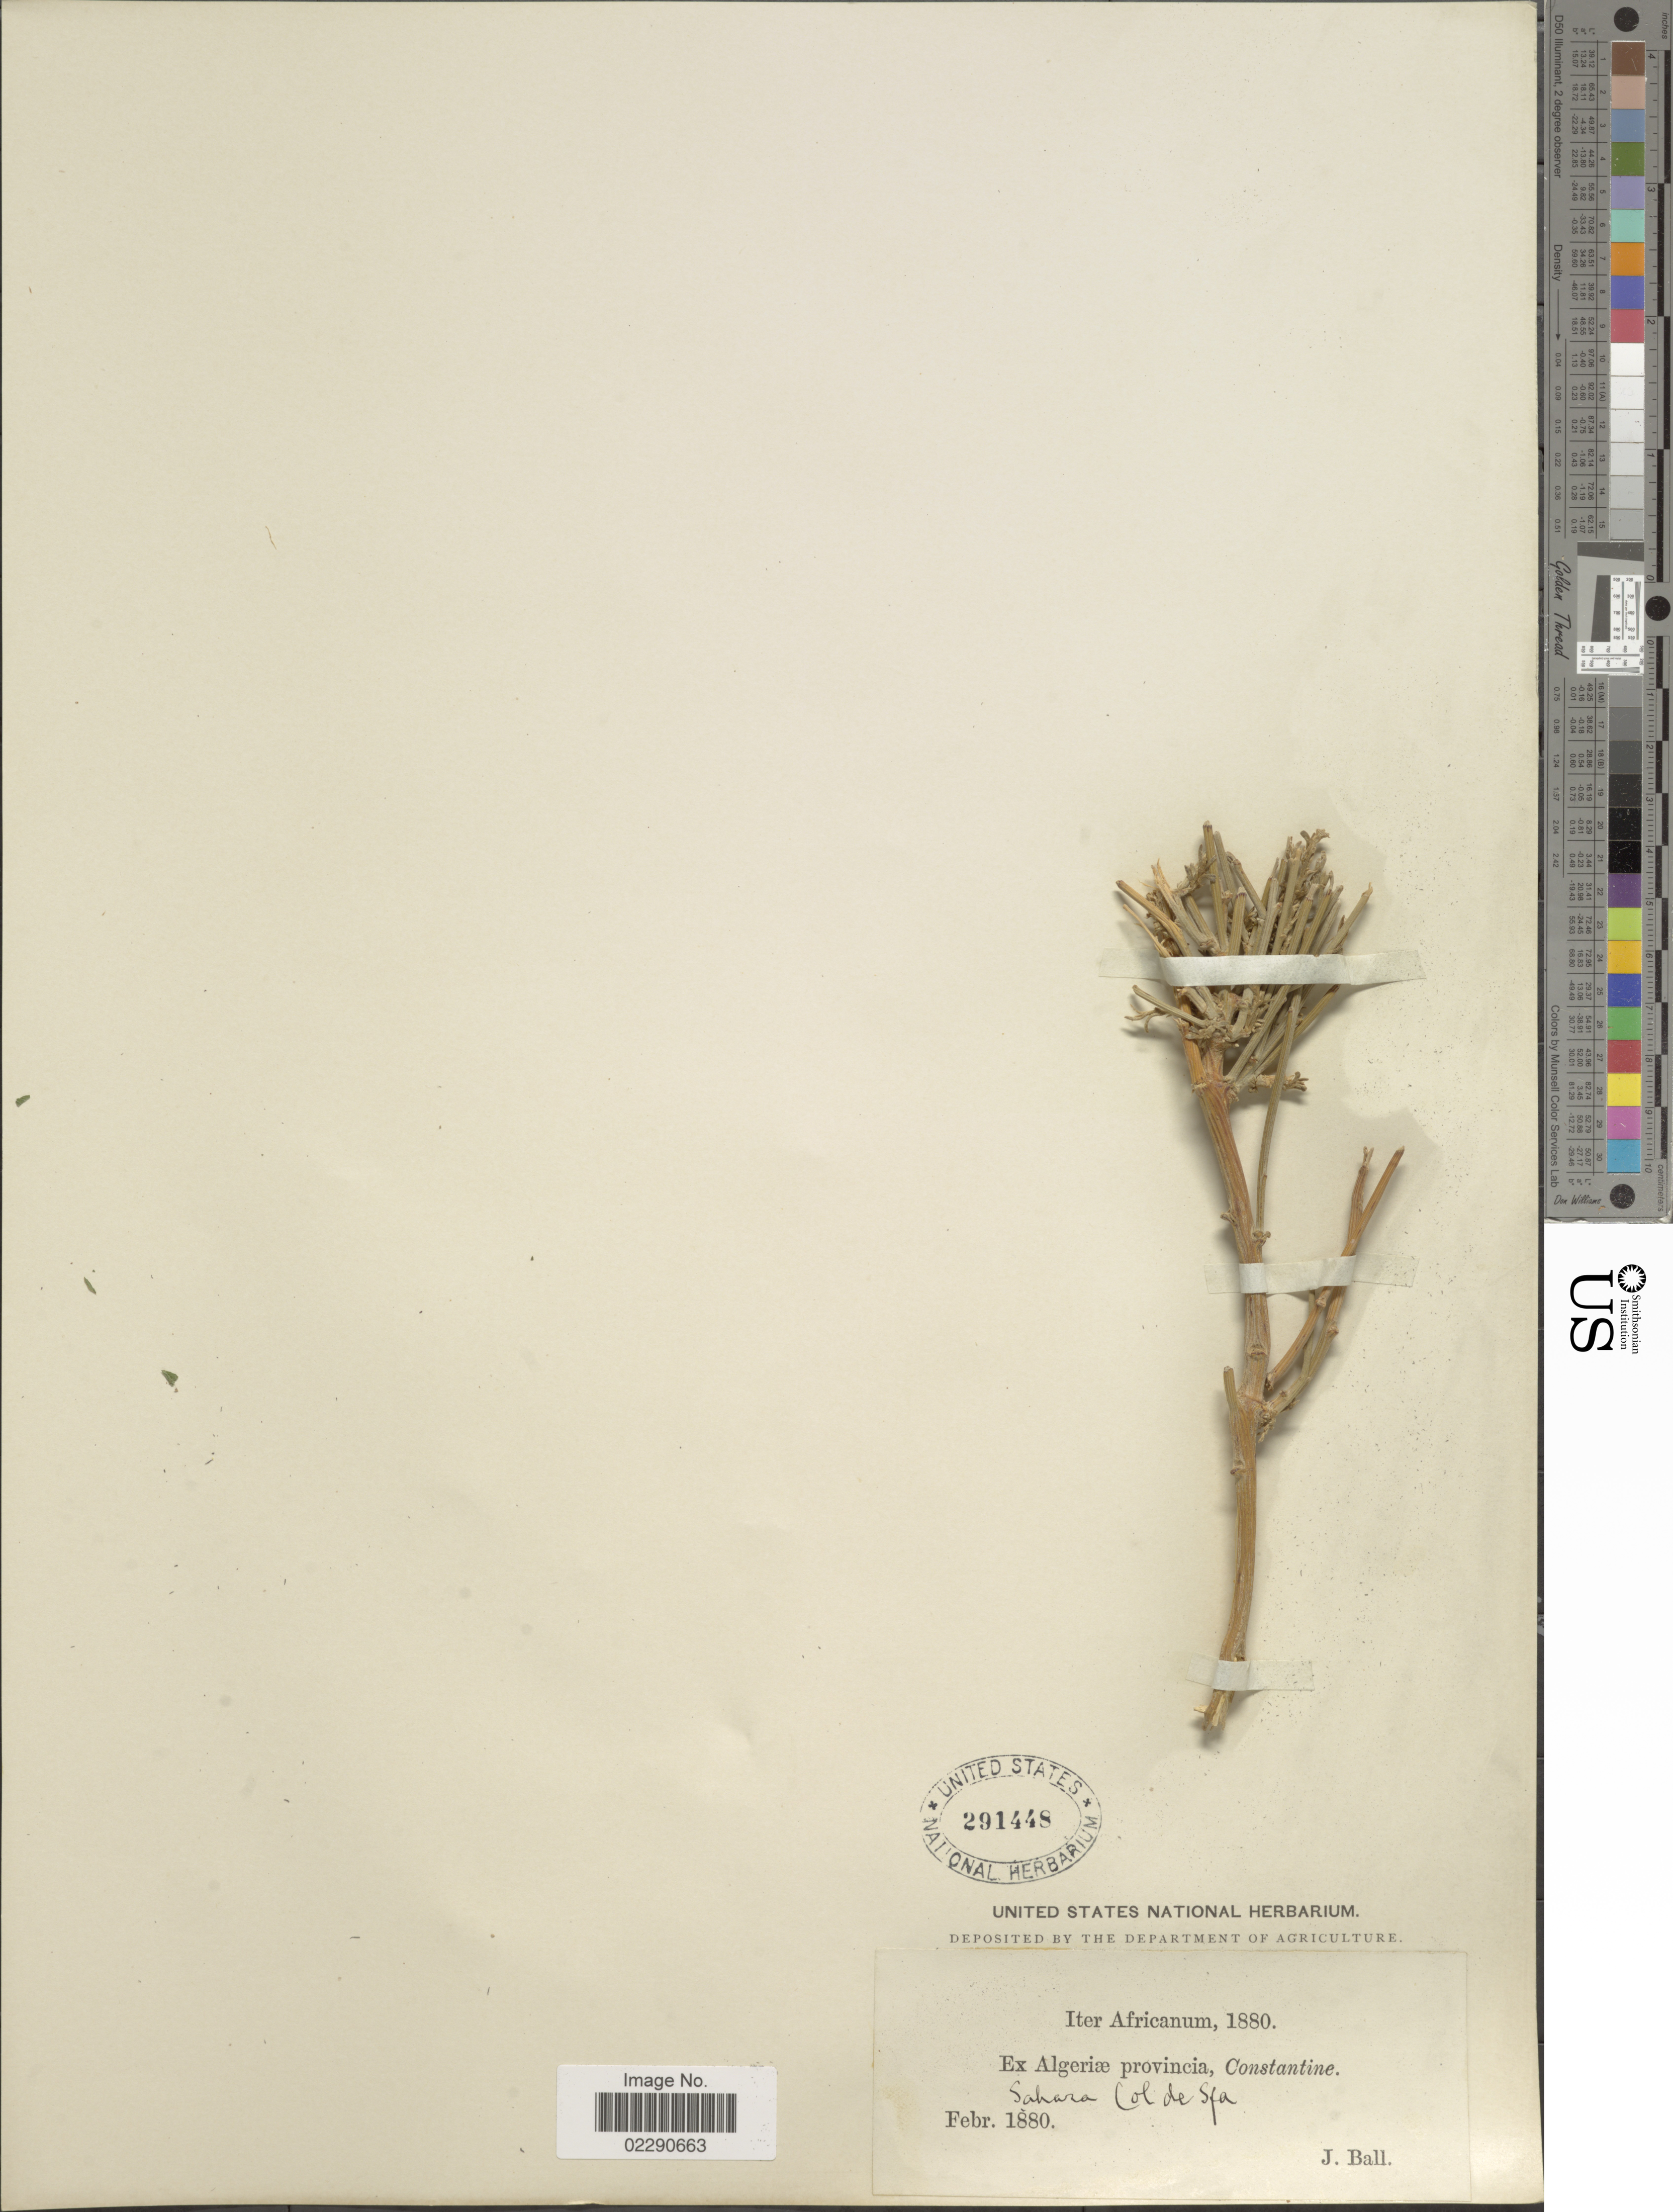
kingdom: Plantae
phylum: Tracheophyta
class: Magnoliopsida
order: Fabales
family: Fabaceae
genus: Genista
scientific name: Genista sp.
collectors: J. Ball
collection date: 1880-02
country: Algeria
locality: Africanum, Algeriae provincia, Constantine, Sahara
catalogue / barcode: US 291448